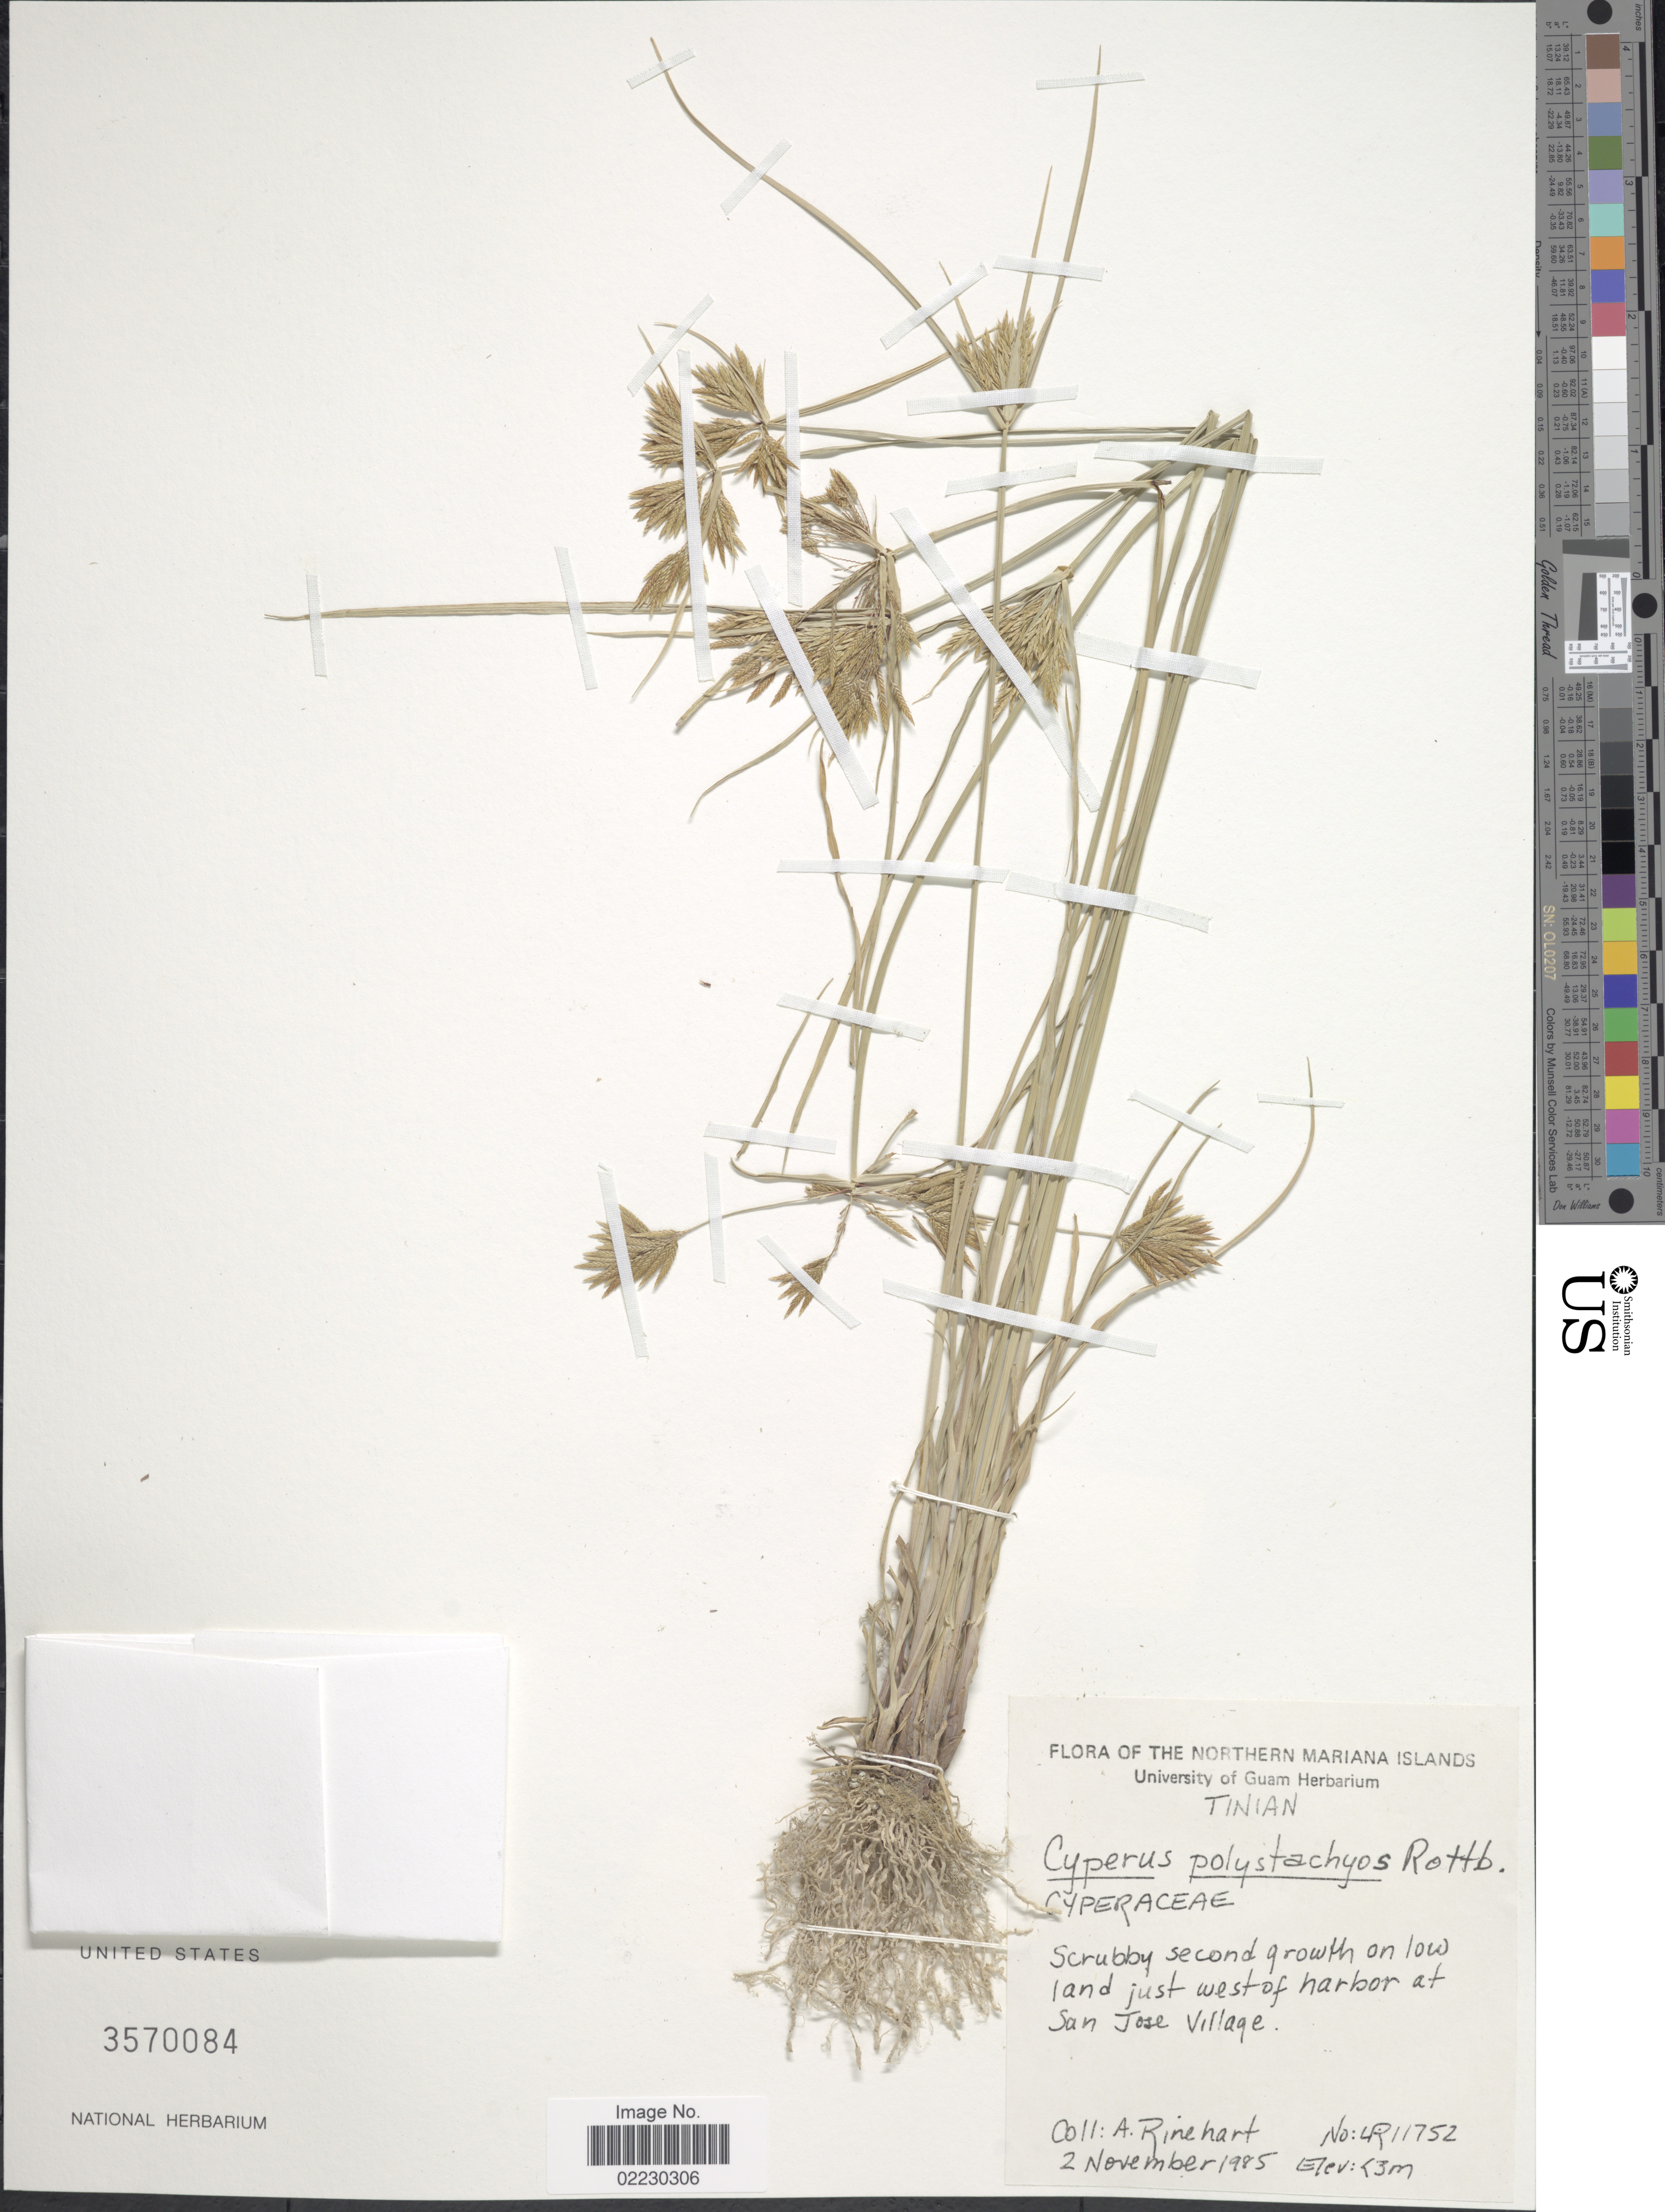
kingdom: Plantae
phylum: Tracheophyta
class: Liliopsida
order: Poales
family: Cyperaceae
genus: Cyperus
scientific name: Cyperus polystachyos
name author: Rottb.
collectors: A. Rinehart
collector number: LR11752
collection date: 1985-11-02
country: Northern Mariana Islands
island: Tinian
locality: Tinian, scrubby second growth on low land just west of harbor at San Jose Village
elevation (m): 3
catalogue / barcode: US 3570084